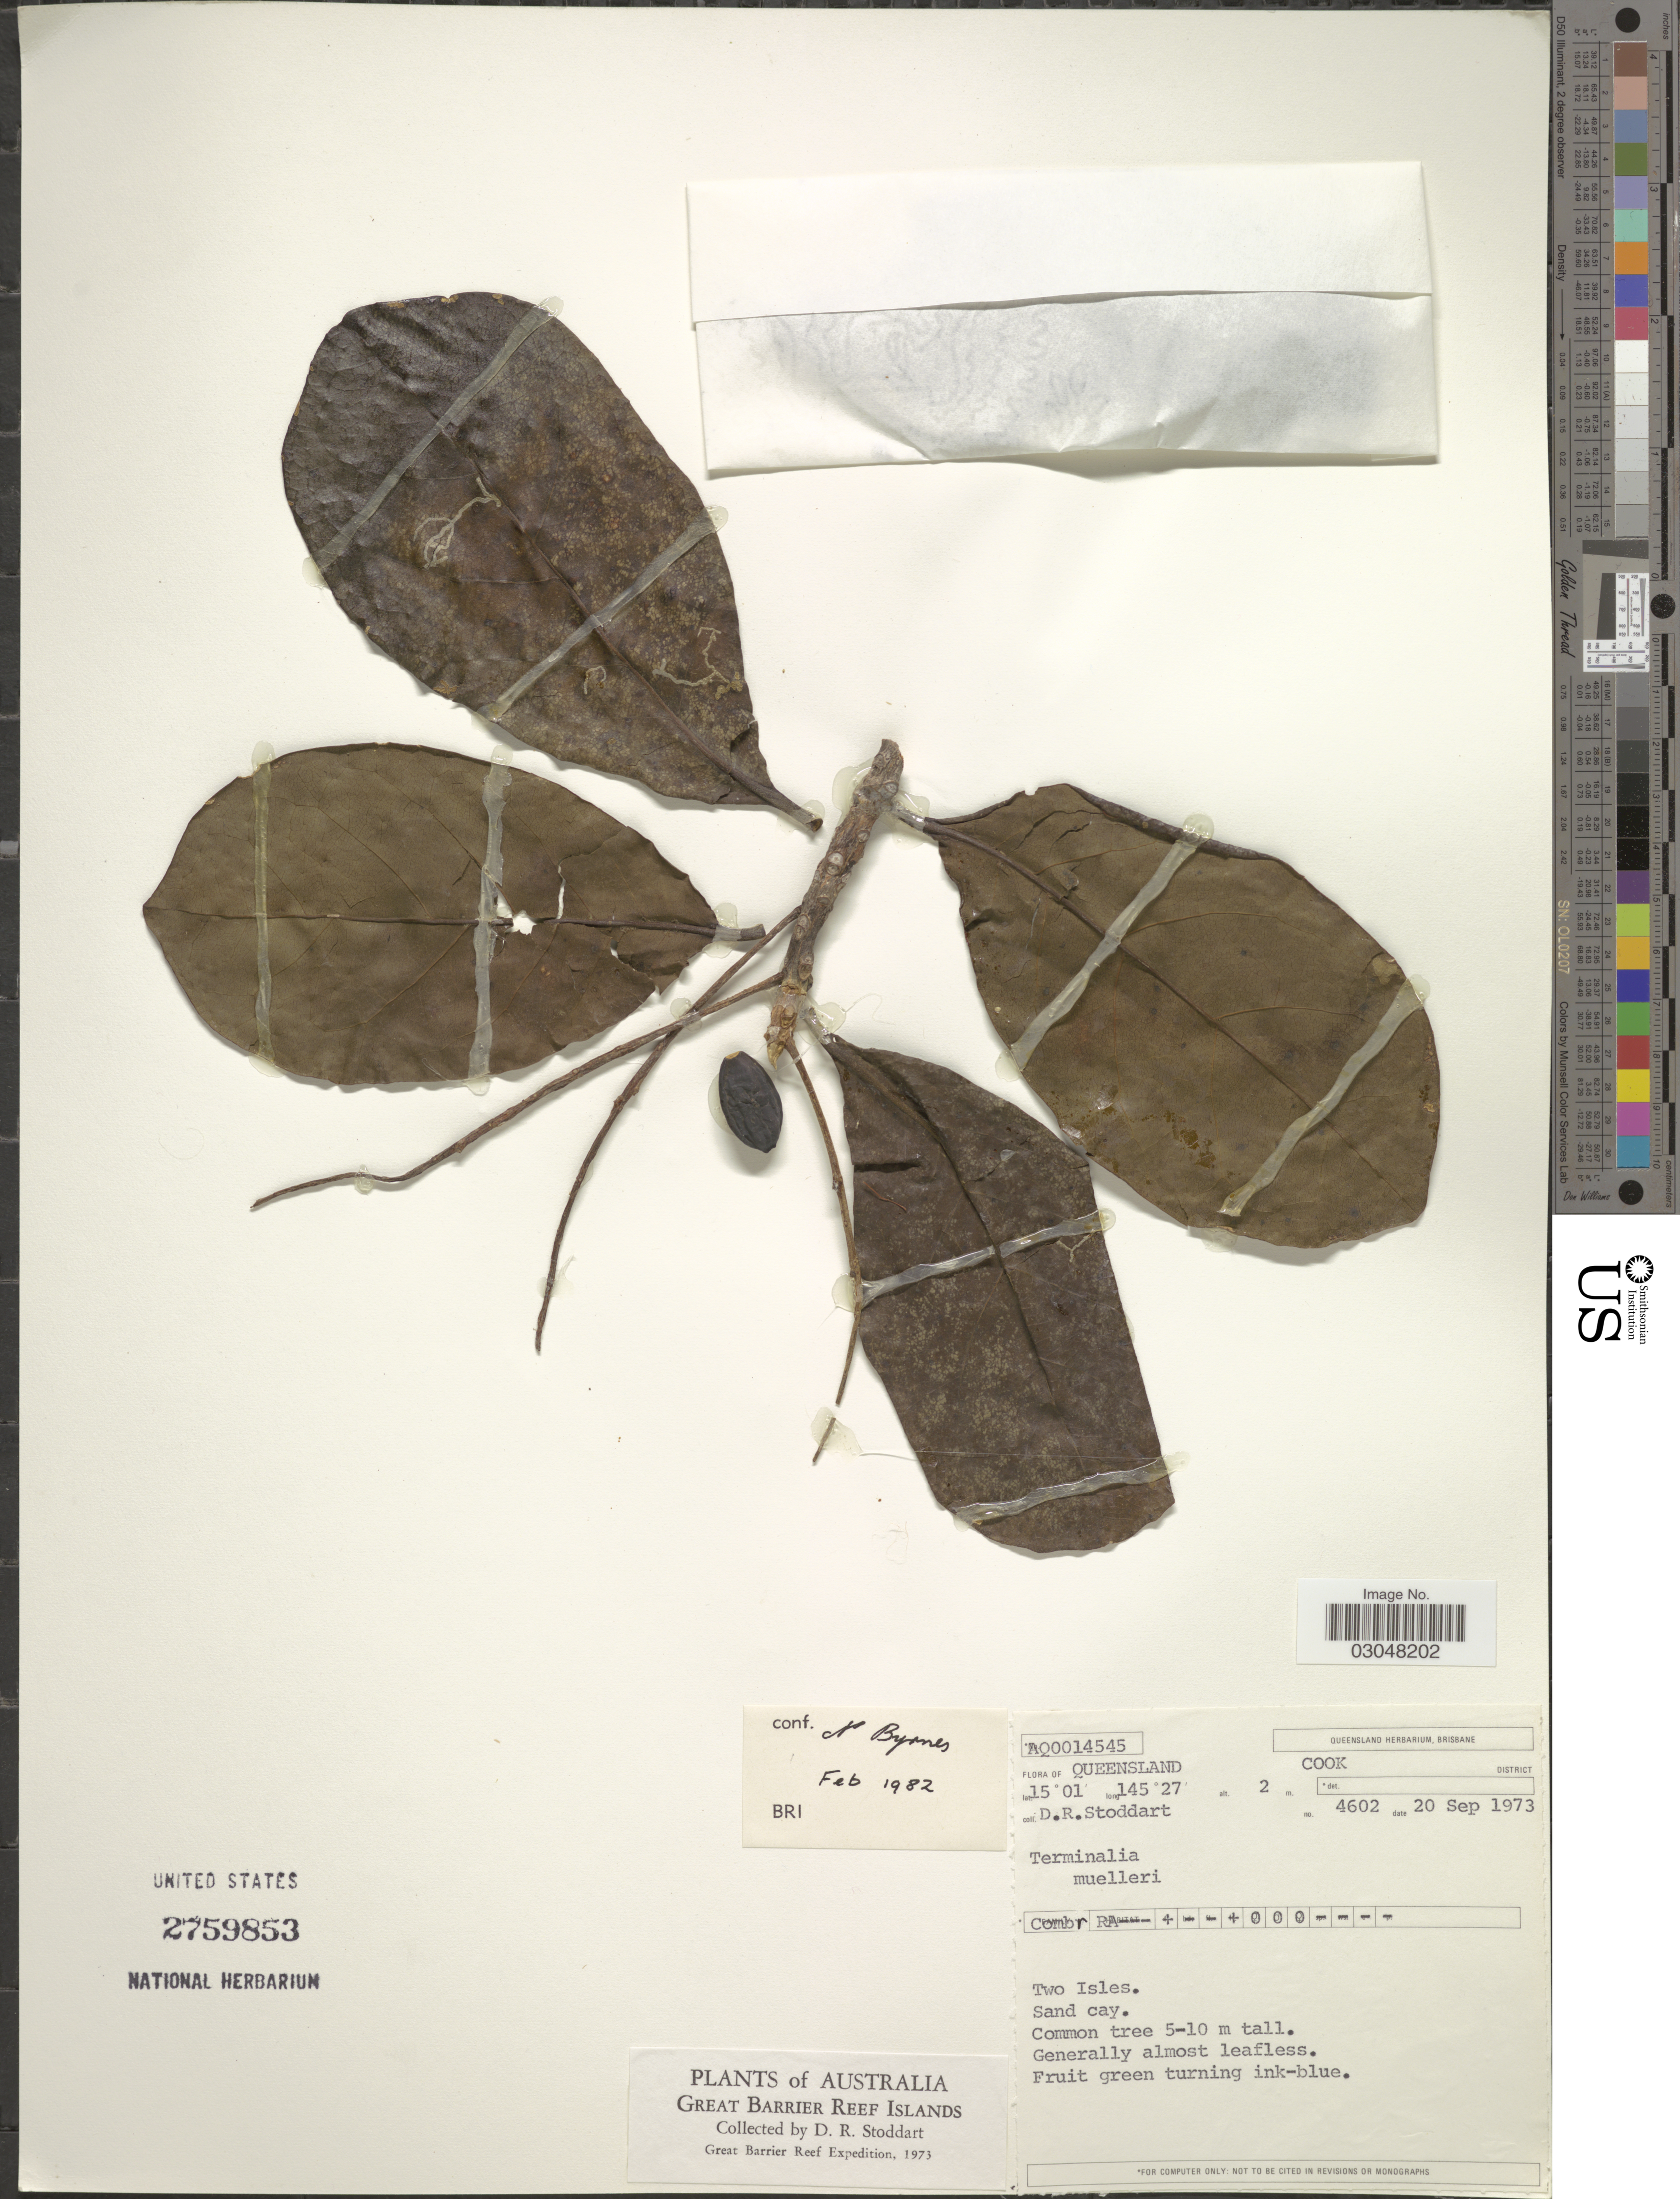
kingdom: Plantae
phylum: Tracheophyta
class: Magnoliopsida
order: Myrtales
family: Combretaceae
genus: Terminalia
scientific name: Terminalia muelleri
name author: Benth.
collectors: D. R. Stoddart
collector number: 4602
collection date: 1973-09-20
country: Australia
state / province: Queensland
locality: Cook District. Two Isles. Great Barrier Reef Islands. Great Barrier Reef.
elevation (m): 2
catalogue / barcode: US 2759853